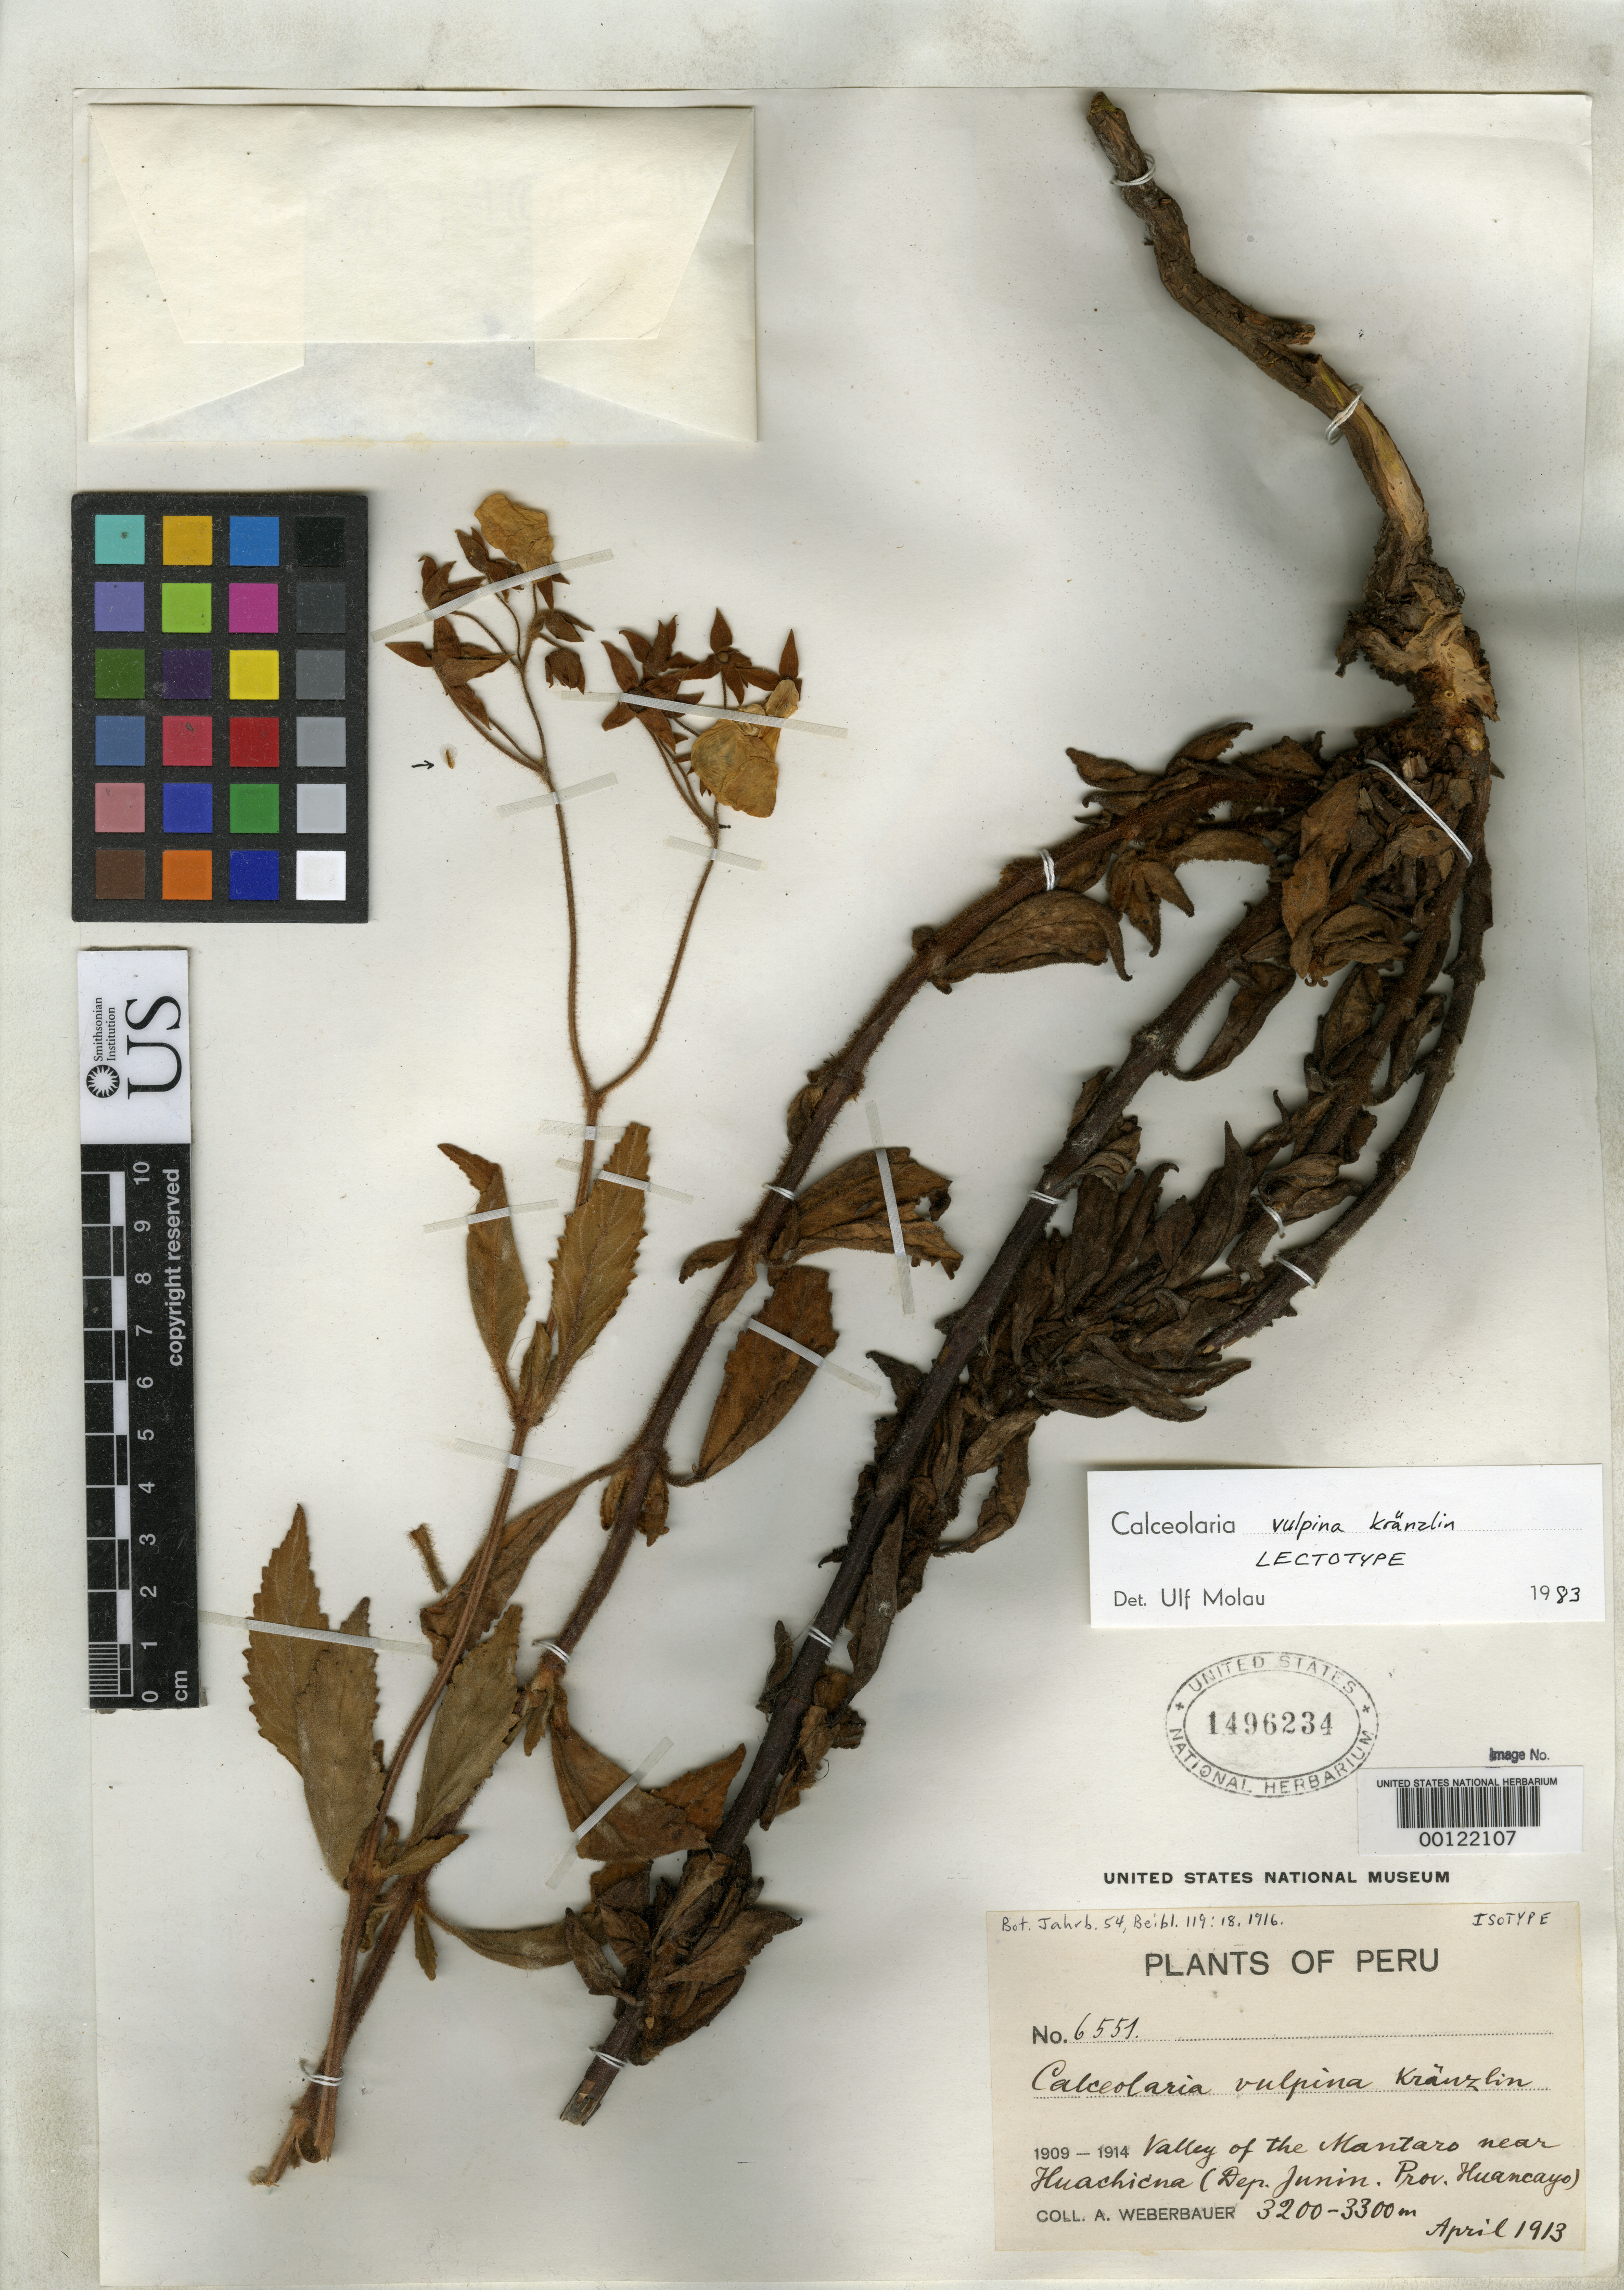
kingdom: Plantae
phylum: Tracheophyta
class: Magnoliopsida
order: Lamiales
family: Calceolariaceae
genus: Calceolaria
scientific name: Calceolaria vulpina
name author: Kraenzl.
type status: Lectotype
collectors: A. Weberbauer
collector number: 6551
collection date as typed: Apr 1913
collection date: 1913-04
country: Peru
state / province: Junín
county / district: Huancayo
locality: Valley of Mantaro near Huachicna.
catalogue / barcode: US 1496234